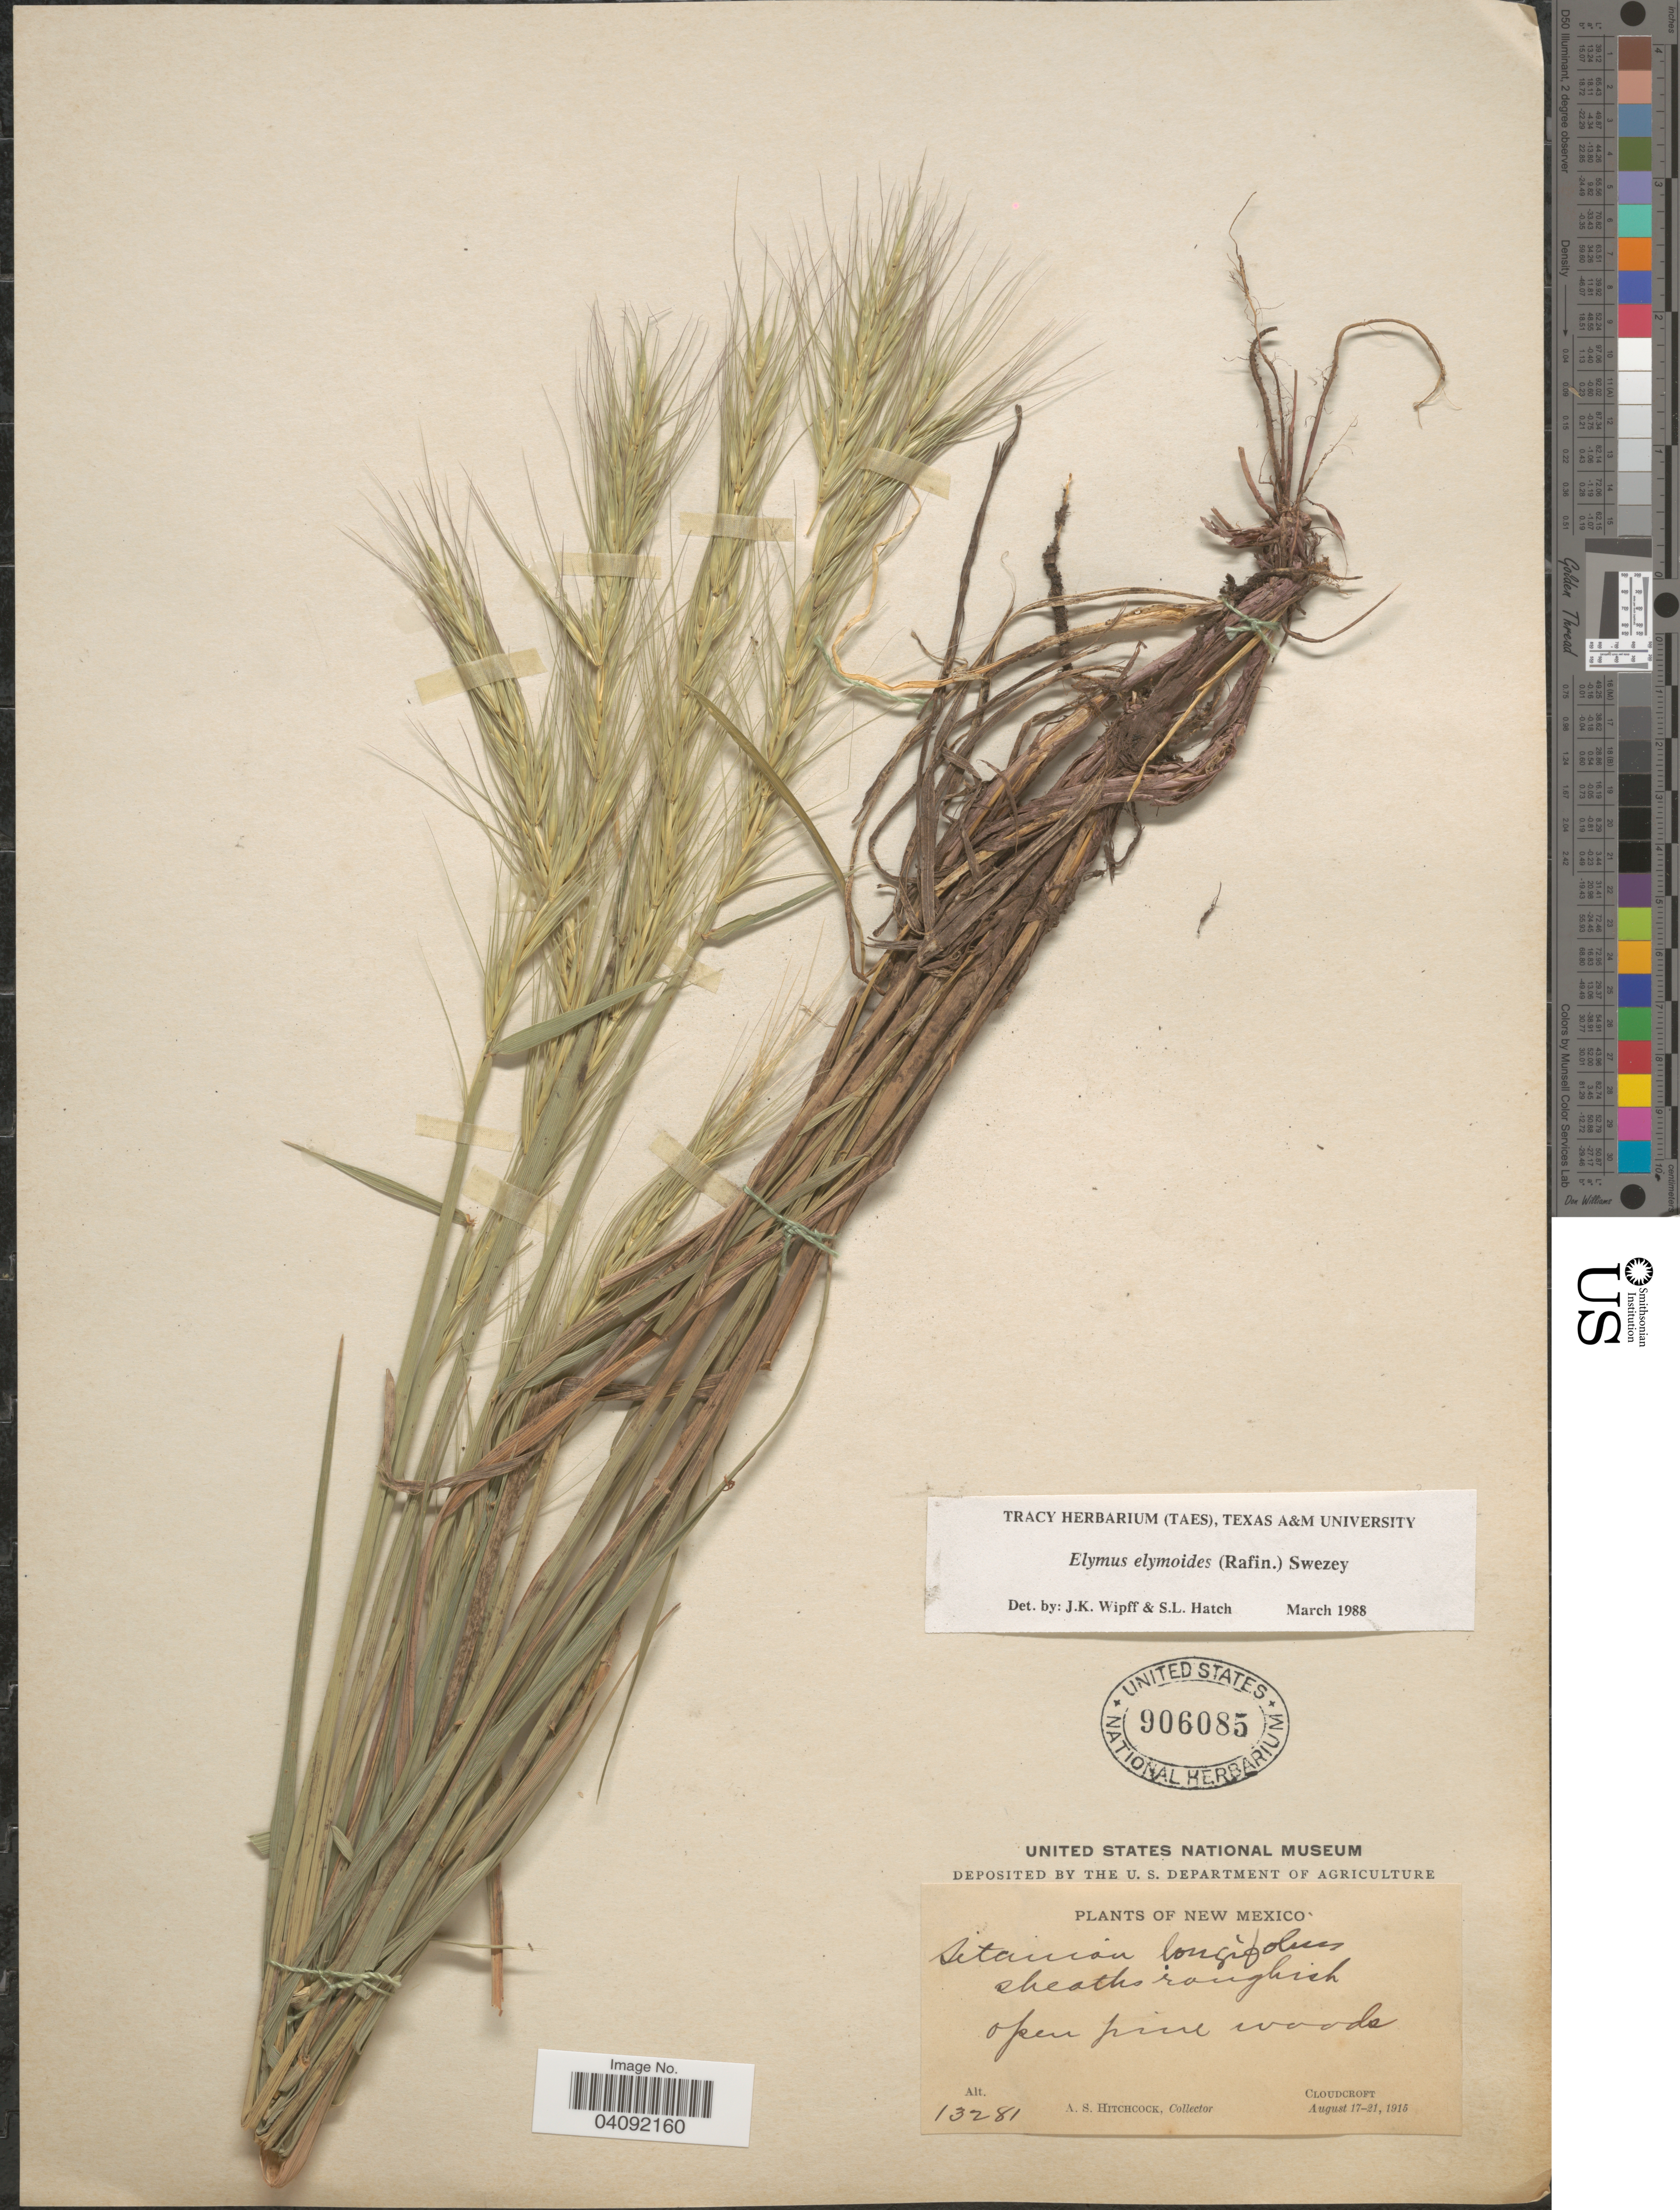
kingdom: Plantae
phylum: Tracheophyta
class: Liliopsida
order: Poales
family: Poaceae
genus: Elymus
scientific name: Elymus elymoides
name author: (Raf.) Swezey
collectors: A. S. Hitchcock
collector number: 13281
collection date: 1915-08-17/1915-08-21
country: United States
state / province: New Mexico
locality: Cloudcroft.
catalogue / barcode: US 906085